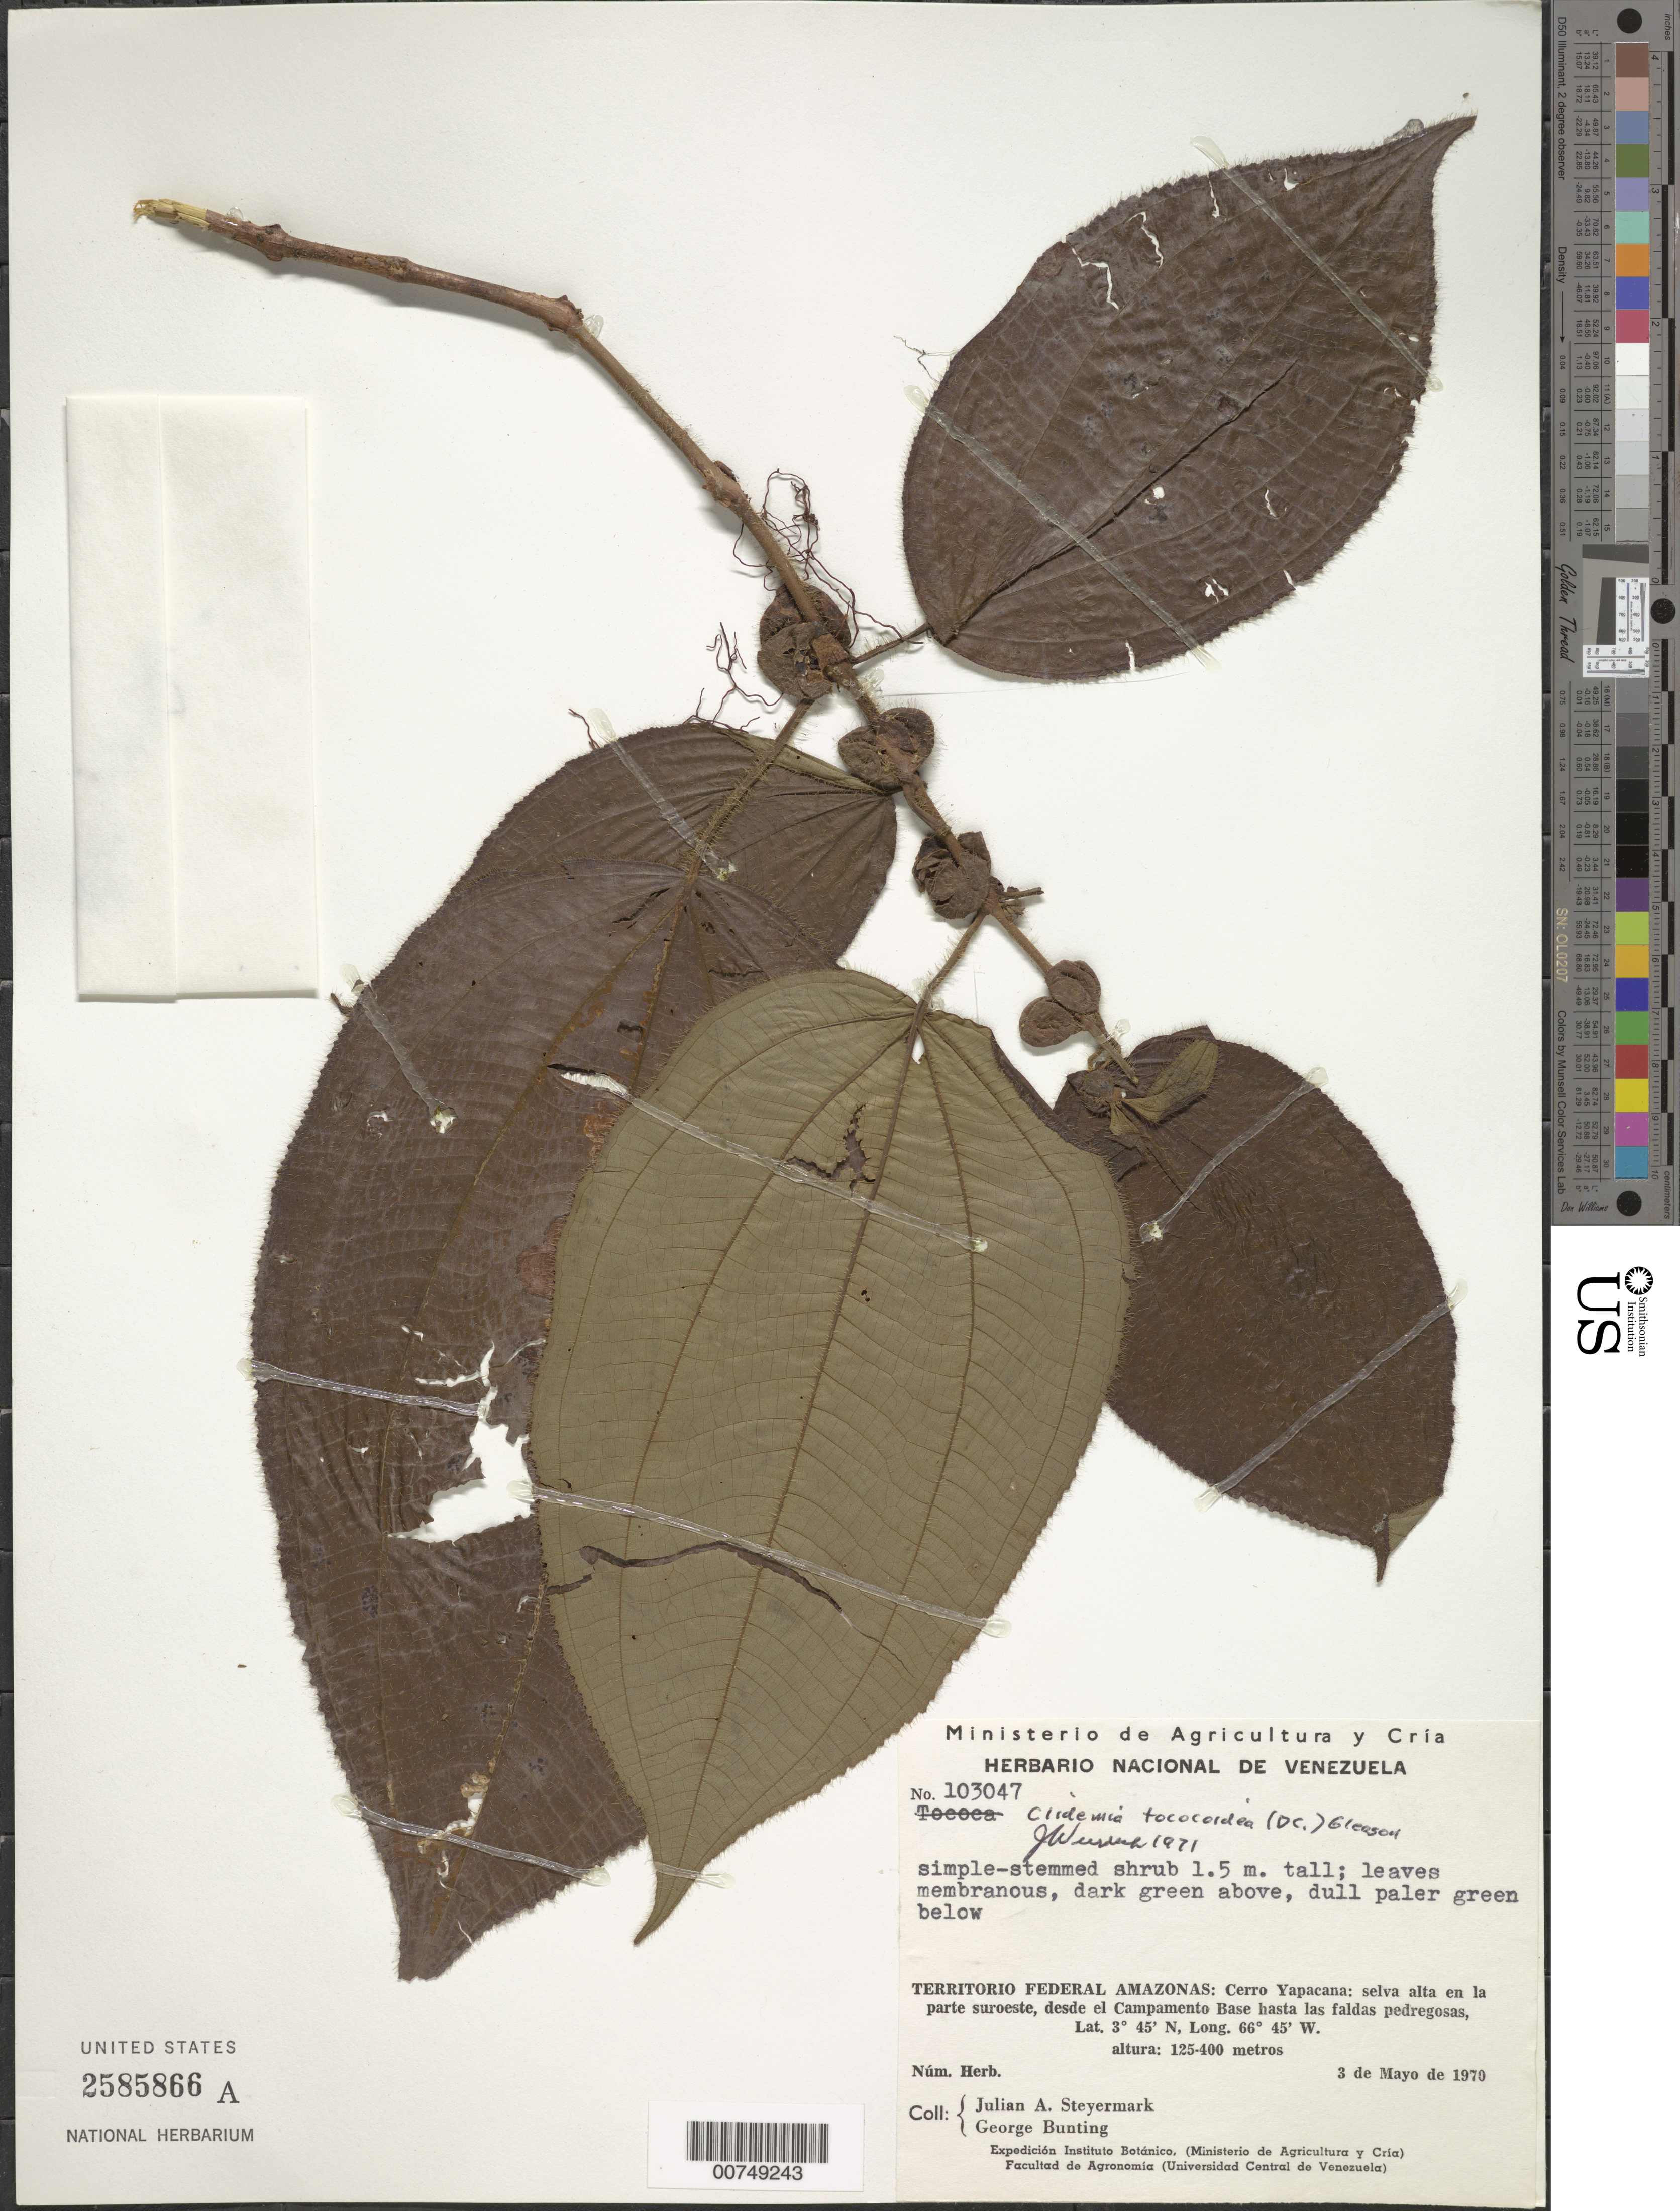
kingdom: Plantae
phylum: Tracheophyta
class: Magnoliopsida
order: Myrtales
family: Melastomataceae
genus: Clidemia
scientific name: Clidemia tococoidea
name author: (DC.) Gleason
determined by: Wurdack, John J., (US), US (UNITED STATES)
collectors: J. Steyermark & G. S. Bunting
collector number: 103047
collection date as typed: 3-May-70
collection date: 1970-05-03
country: Venezuela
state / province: Amazonas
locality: Cerro Yapacána, parte suroeste, desde el Campamento Base hasta las faldas pedregosas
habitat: High forest in the southwestern part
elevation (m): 125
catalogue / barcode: US 2585866A